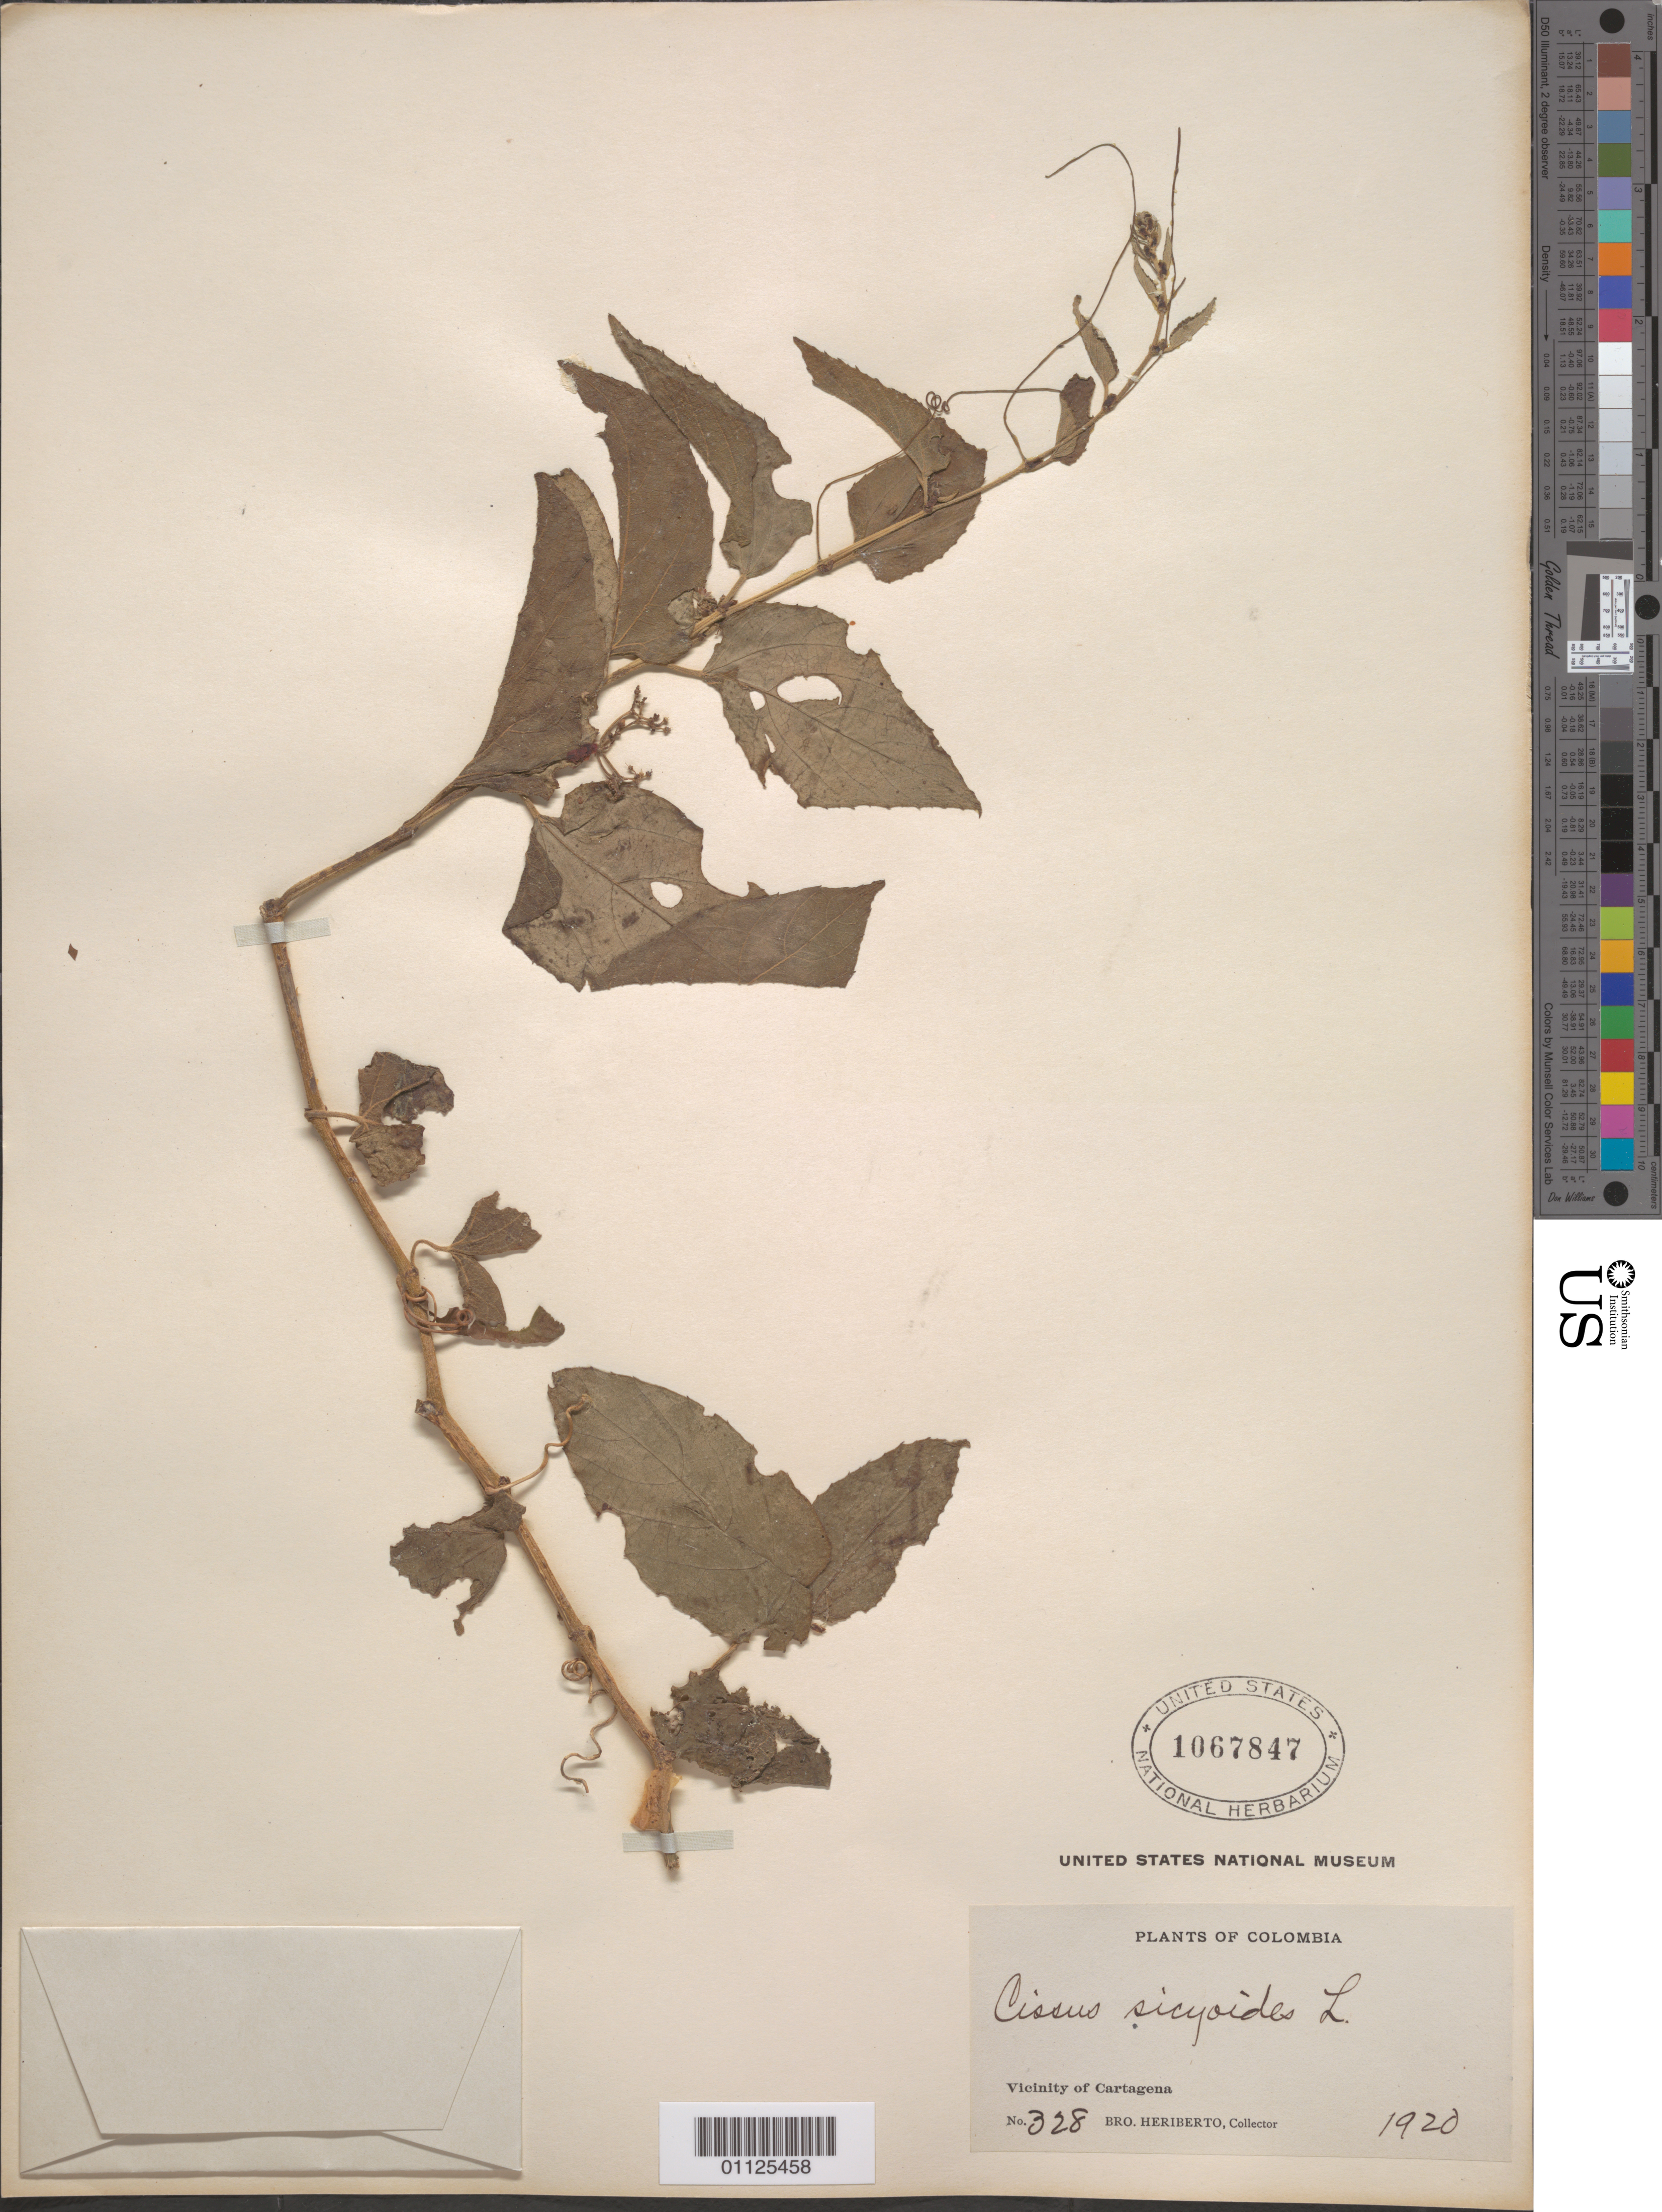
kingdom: Plantae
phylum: Tracheophyta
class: Magnoliopsida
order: Vitales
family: Vitaceae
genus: Cissus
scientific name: Cissus verticillata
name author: (L.) Nicolson & C.E. Jarvis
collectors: B. Heriberto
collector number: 328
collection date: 1920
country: Colombia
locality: Vicinity of Cartagena.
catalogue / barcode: US 1067847